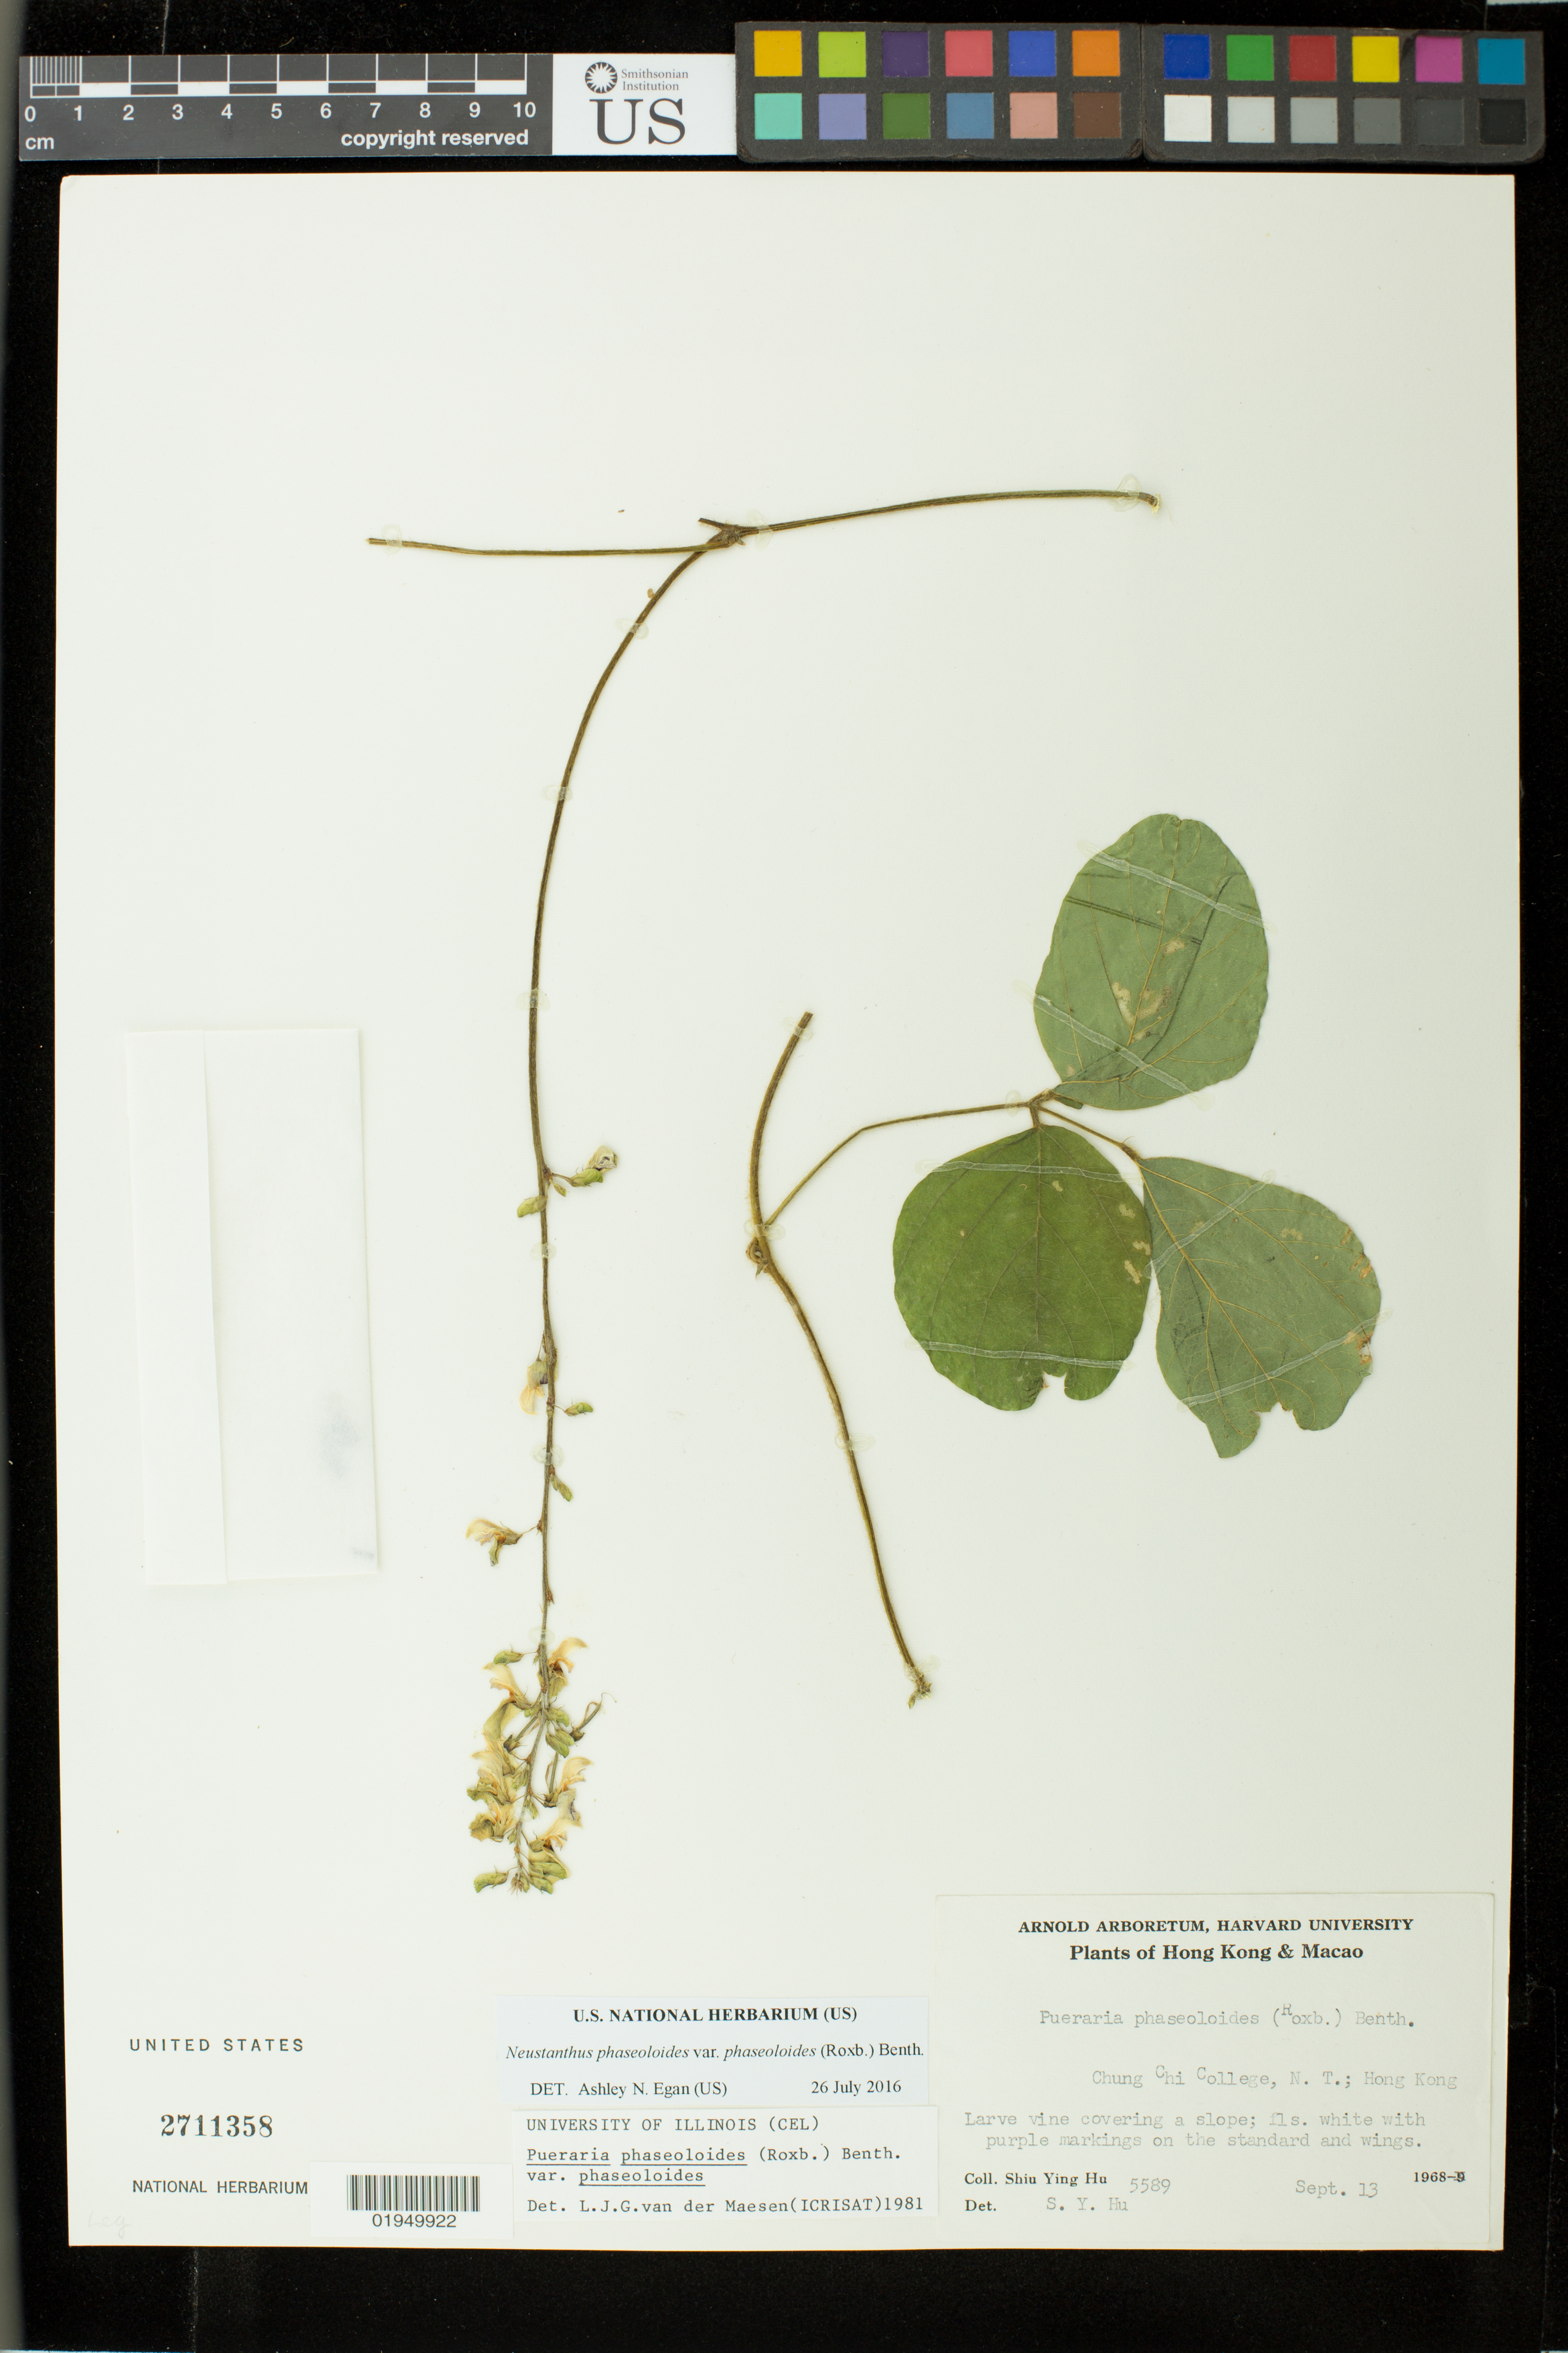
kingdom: Plantae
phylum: Tracheophyta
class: Magnoliopsida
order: Fabales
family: Fabaceae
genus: Neustanthus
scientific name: Neustanthus phaseoloides var. phaseoloides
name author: (Roxb.) Benth.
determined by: Egan, Ashley N., (US), Smithsonian Institution - National Museum of Natural History (UNITED STATES)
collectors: S. Y. Hu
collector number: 5589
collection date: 1968-09-13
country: China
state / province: Hong Kong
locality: Chung Chi College, N.T.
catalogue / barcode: US 2711358